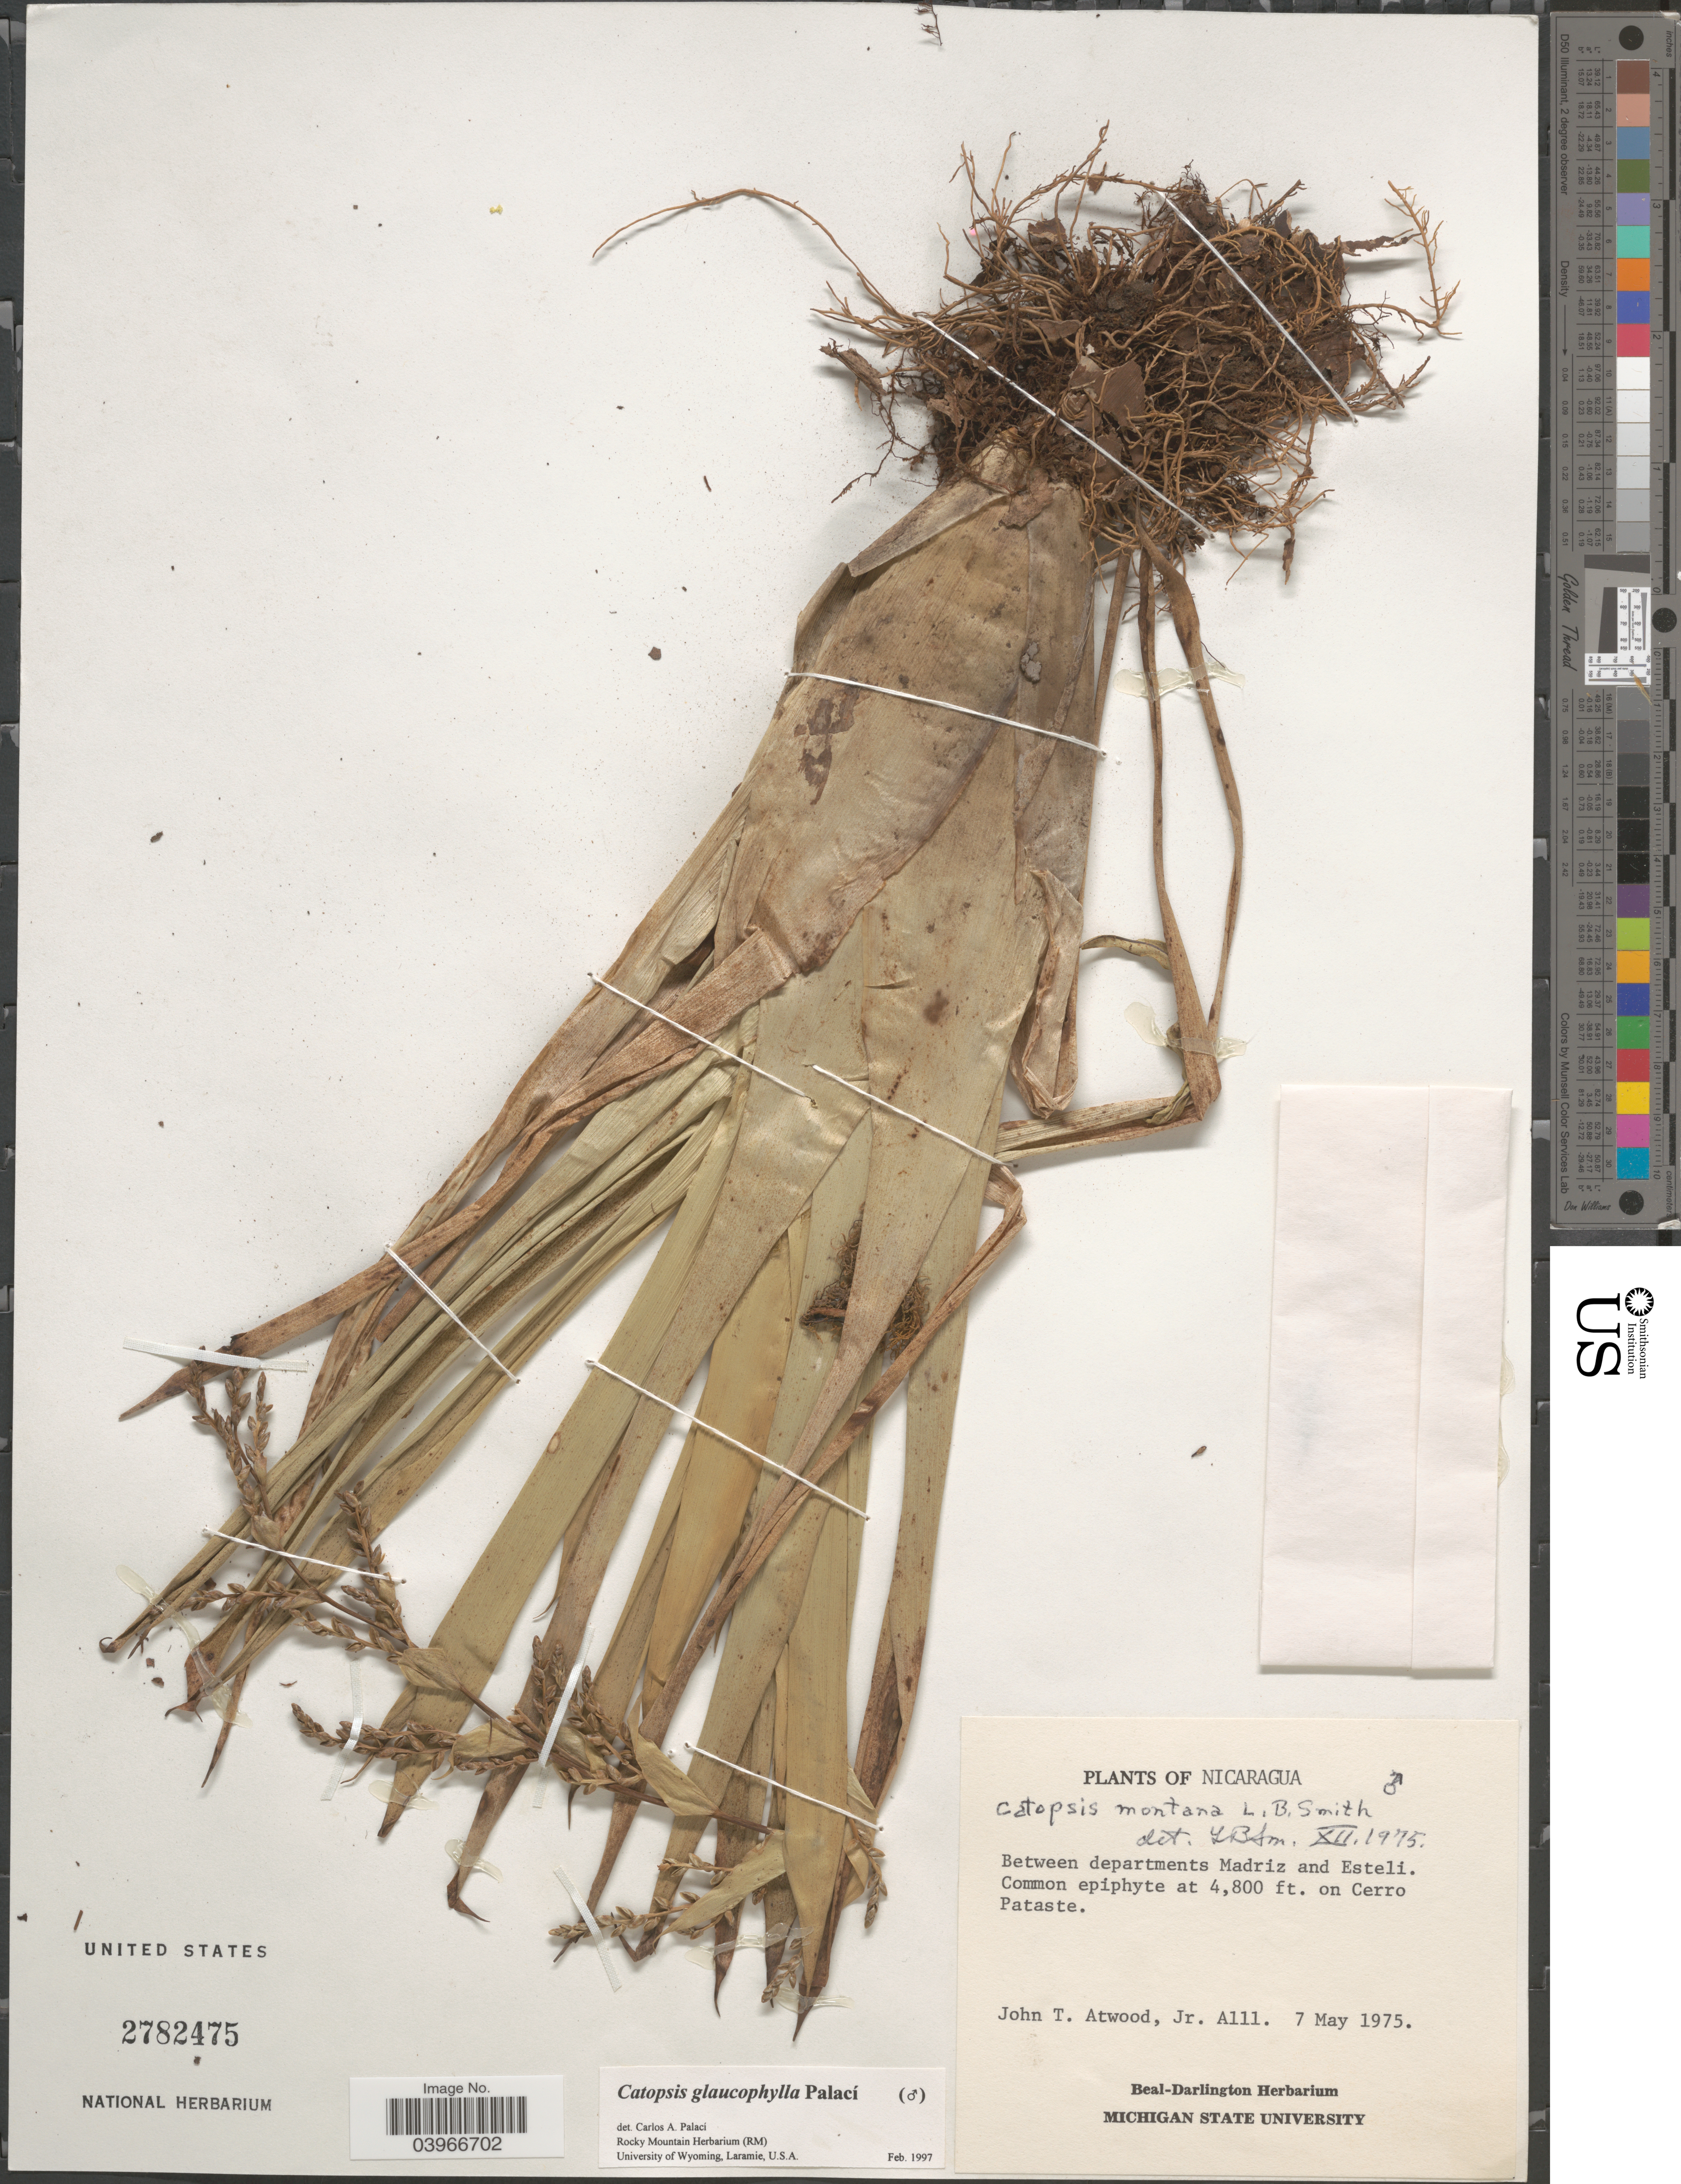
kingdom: Plantae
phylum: Tracheophyta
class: Liliopsida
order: Poales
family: Bromeliaceae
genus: Catopsis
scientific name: Catopsis glaucophylla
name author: Palací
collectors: J. T. Atwood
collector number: A111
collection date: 1975-05-07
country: Nicaragua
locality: Between departments of Madriz and Esteli. On Cerro Pataste.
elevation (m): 1463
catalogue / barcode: US 2782475